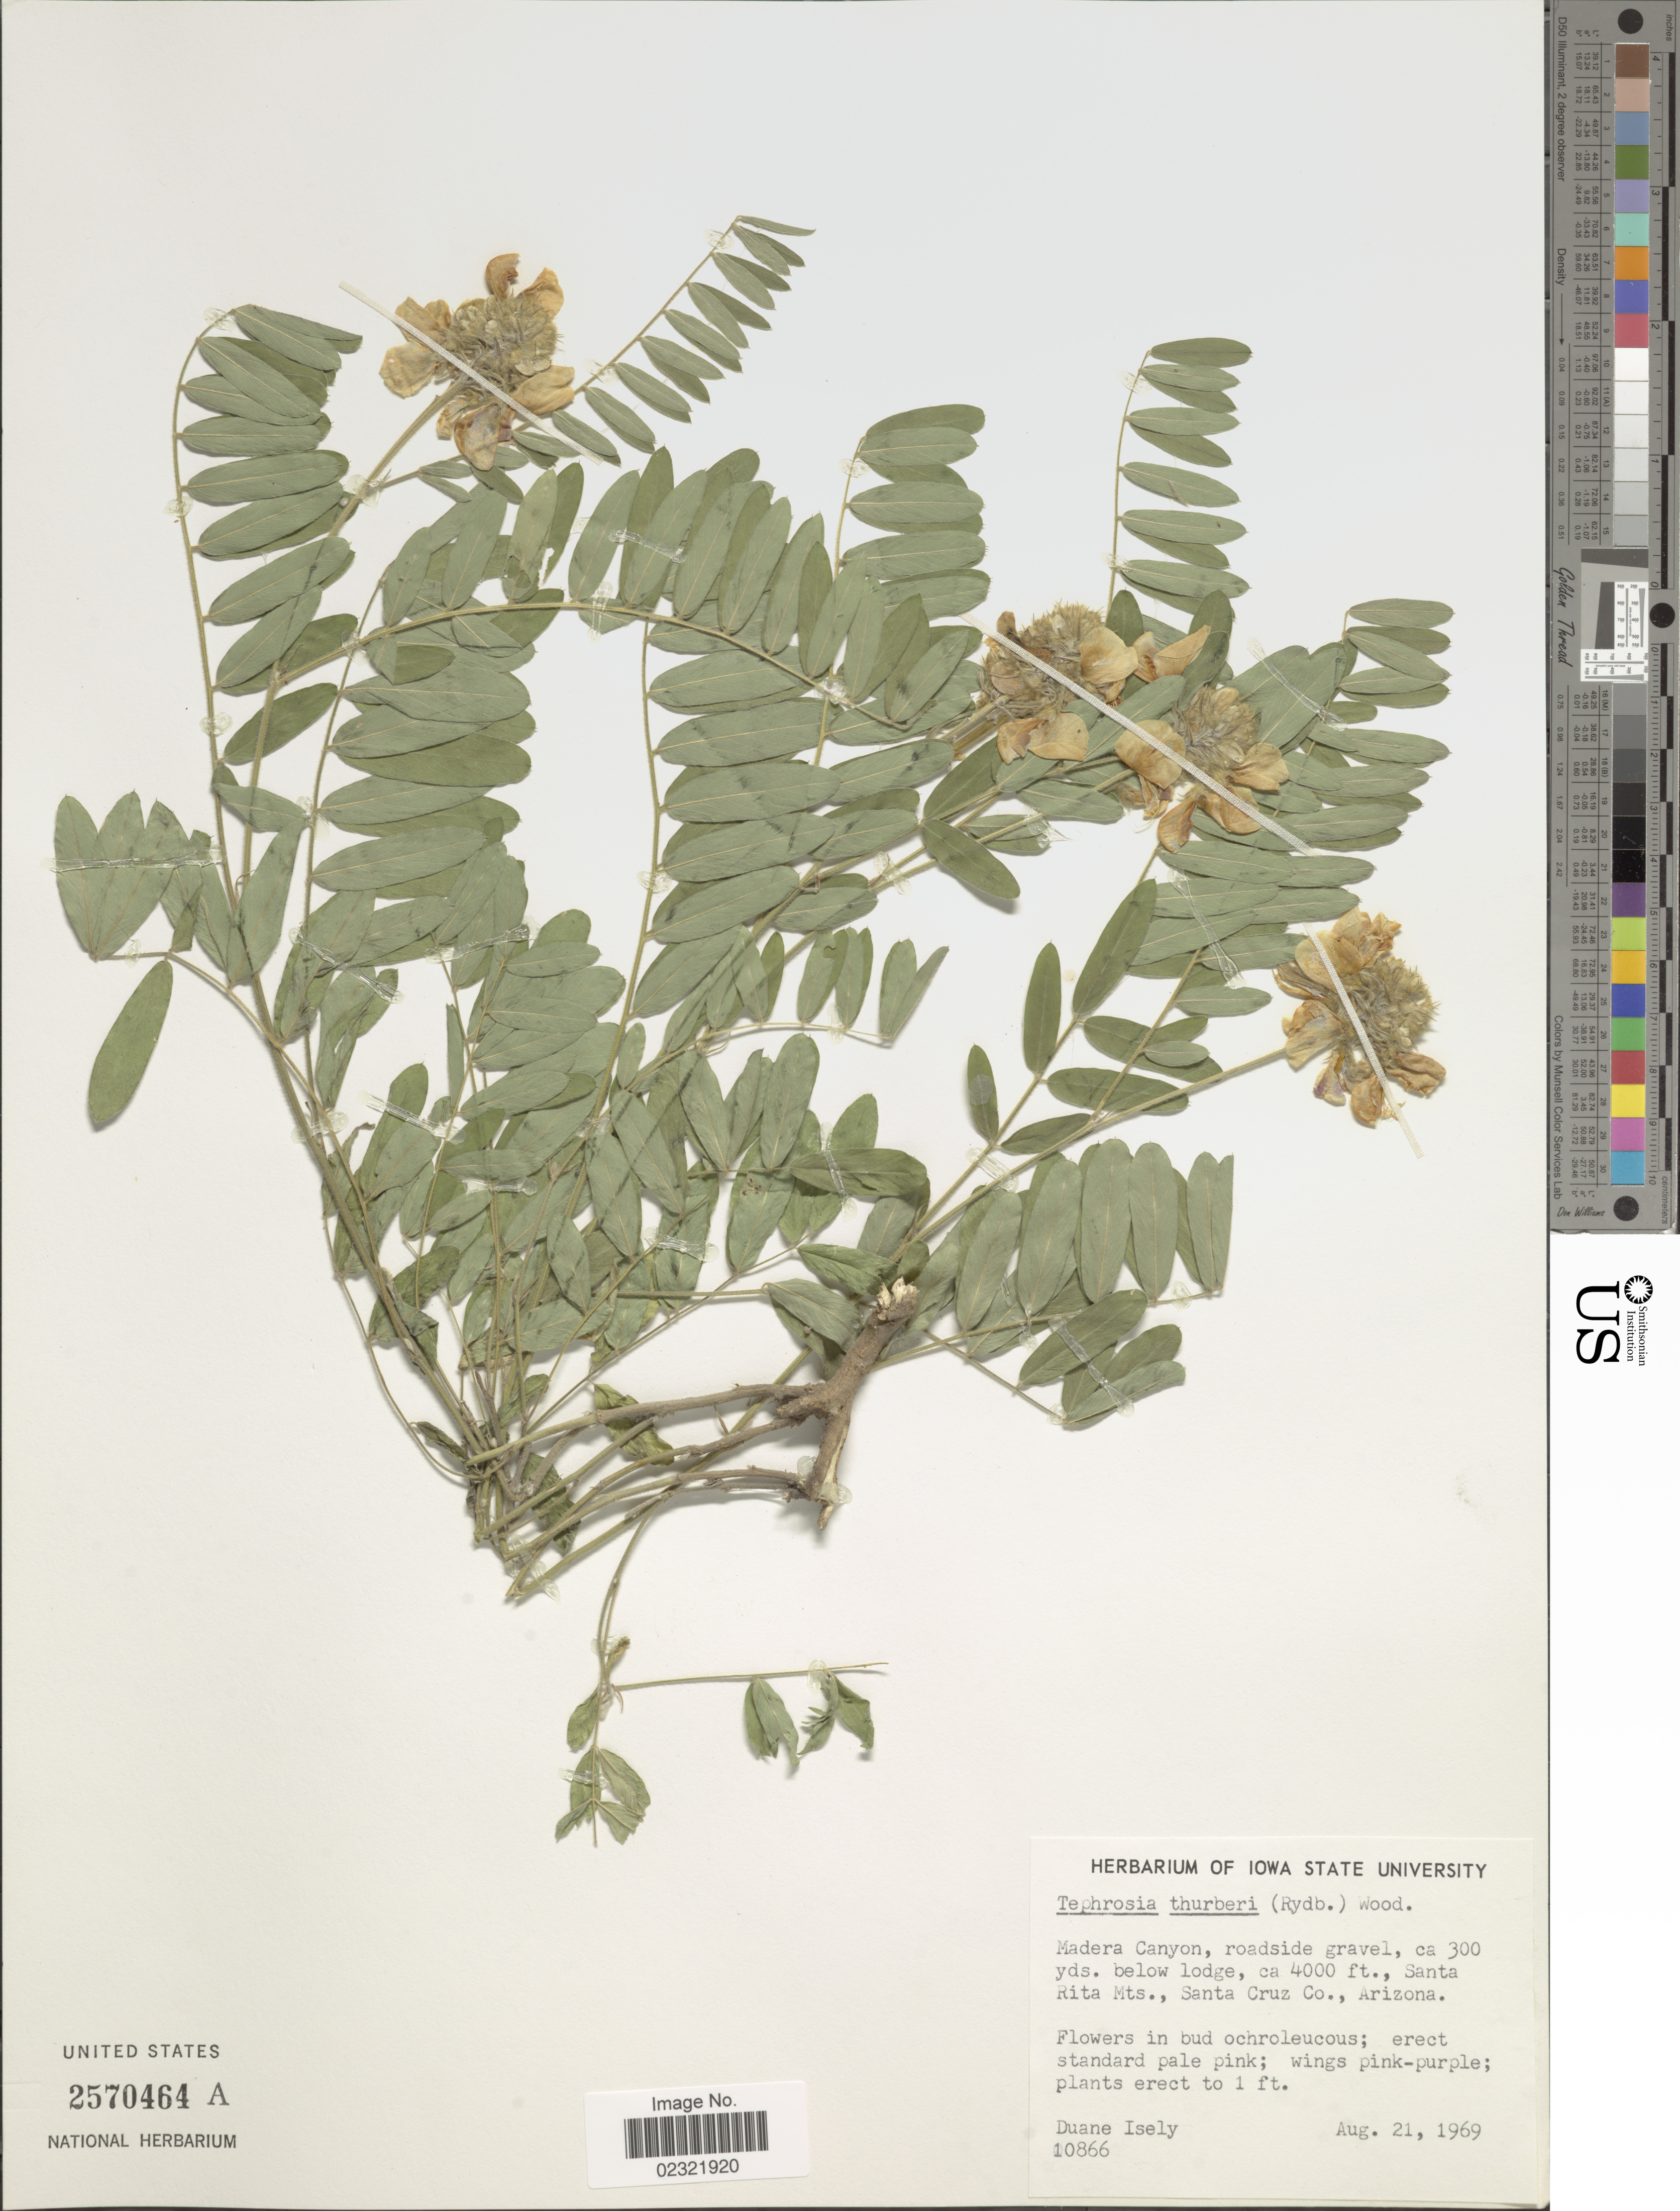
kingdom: Plantae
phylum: Tracheophyta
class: Magnoliopsida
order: Fabales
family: Fabaceae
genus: Tephrosia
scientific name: Tephrosia thurberi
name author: (Rydb.) C.E. Wood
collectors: D. Isely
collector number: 10866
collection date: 1969-08-21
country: United States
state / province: Arizona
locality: Madera Canyon, roadside gravel, ca 300 yds below lodge., Santa Rita Mts., Santa Cruz Co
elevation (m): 1219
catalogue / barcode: US 2570464A